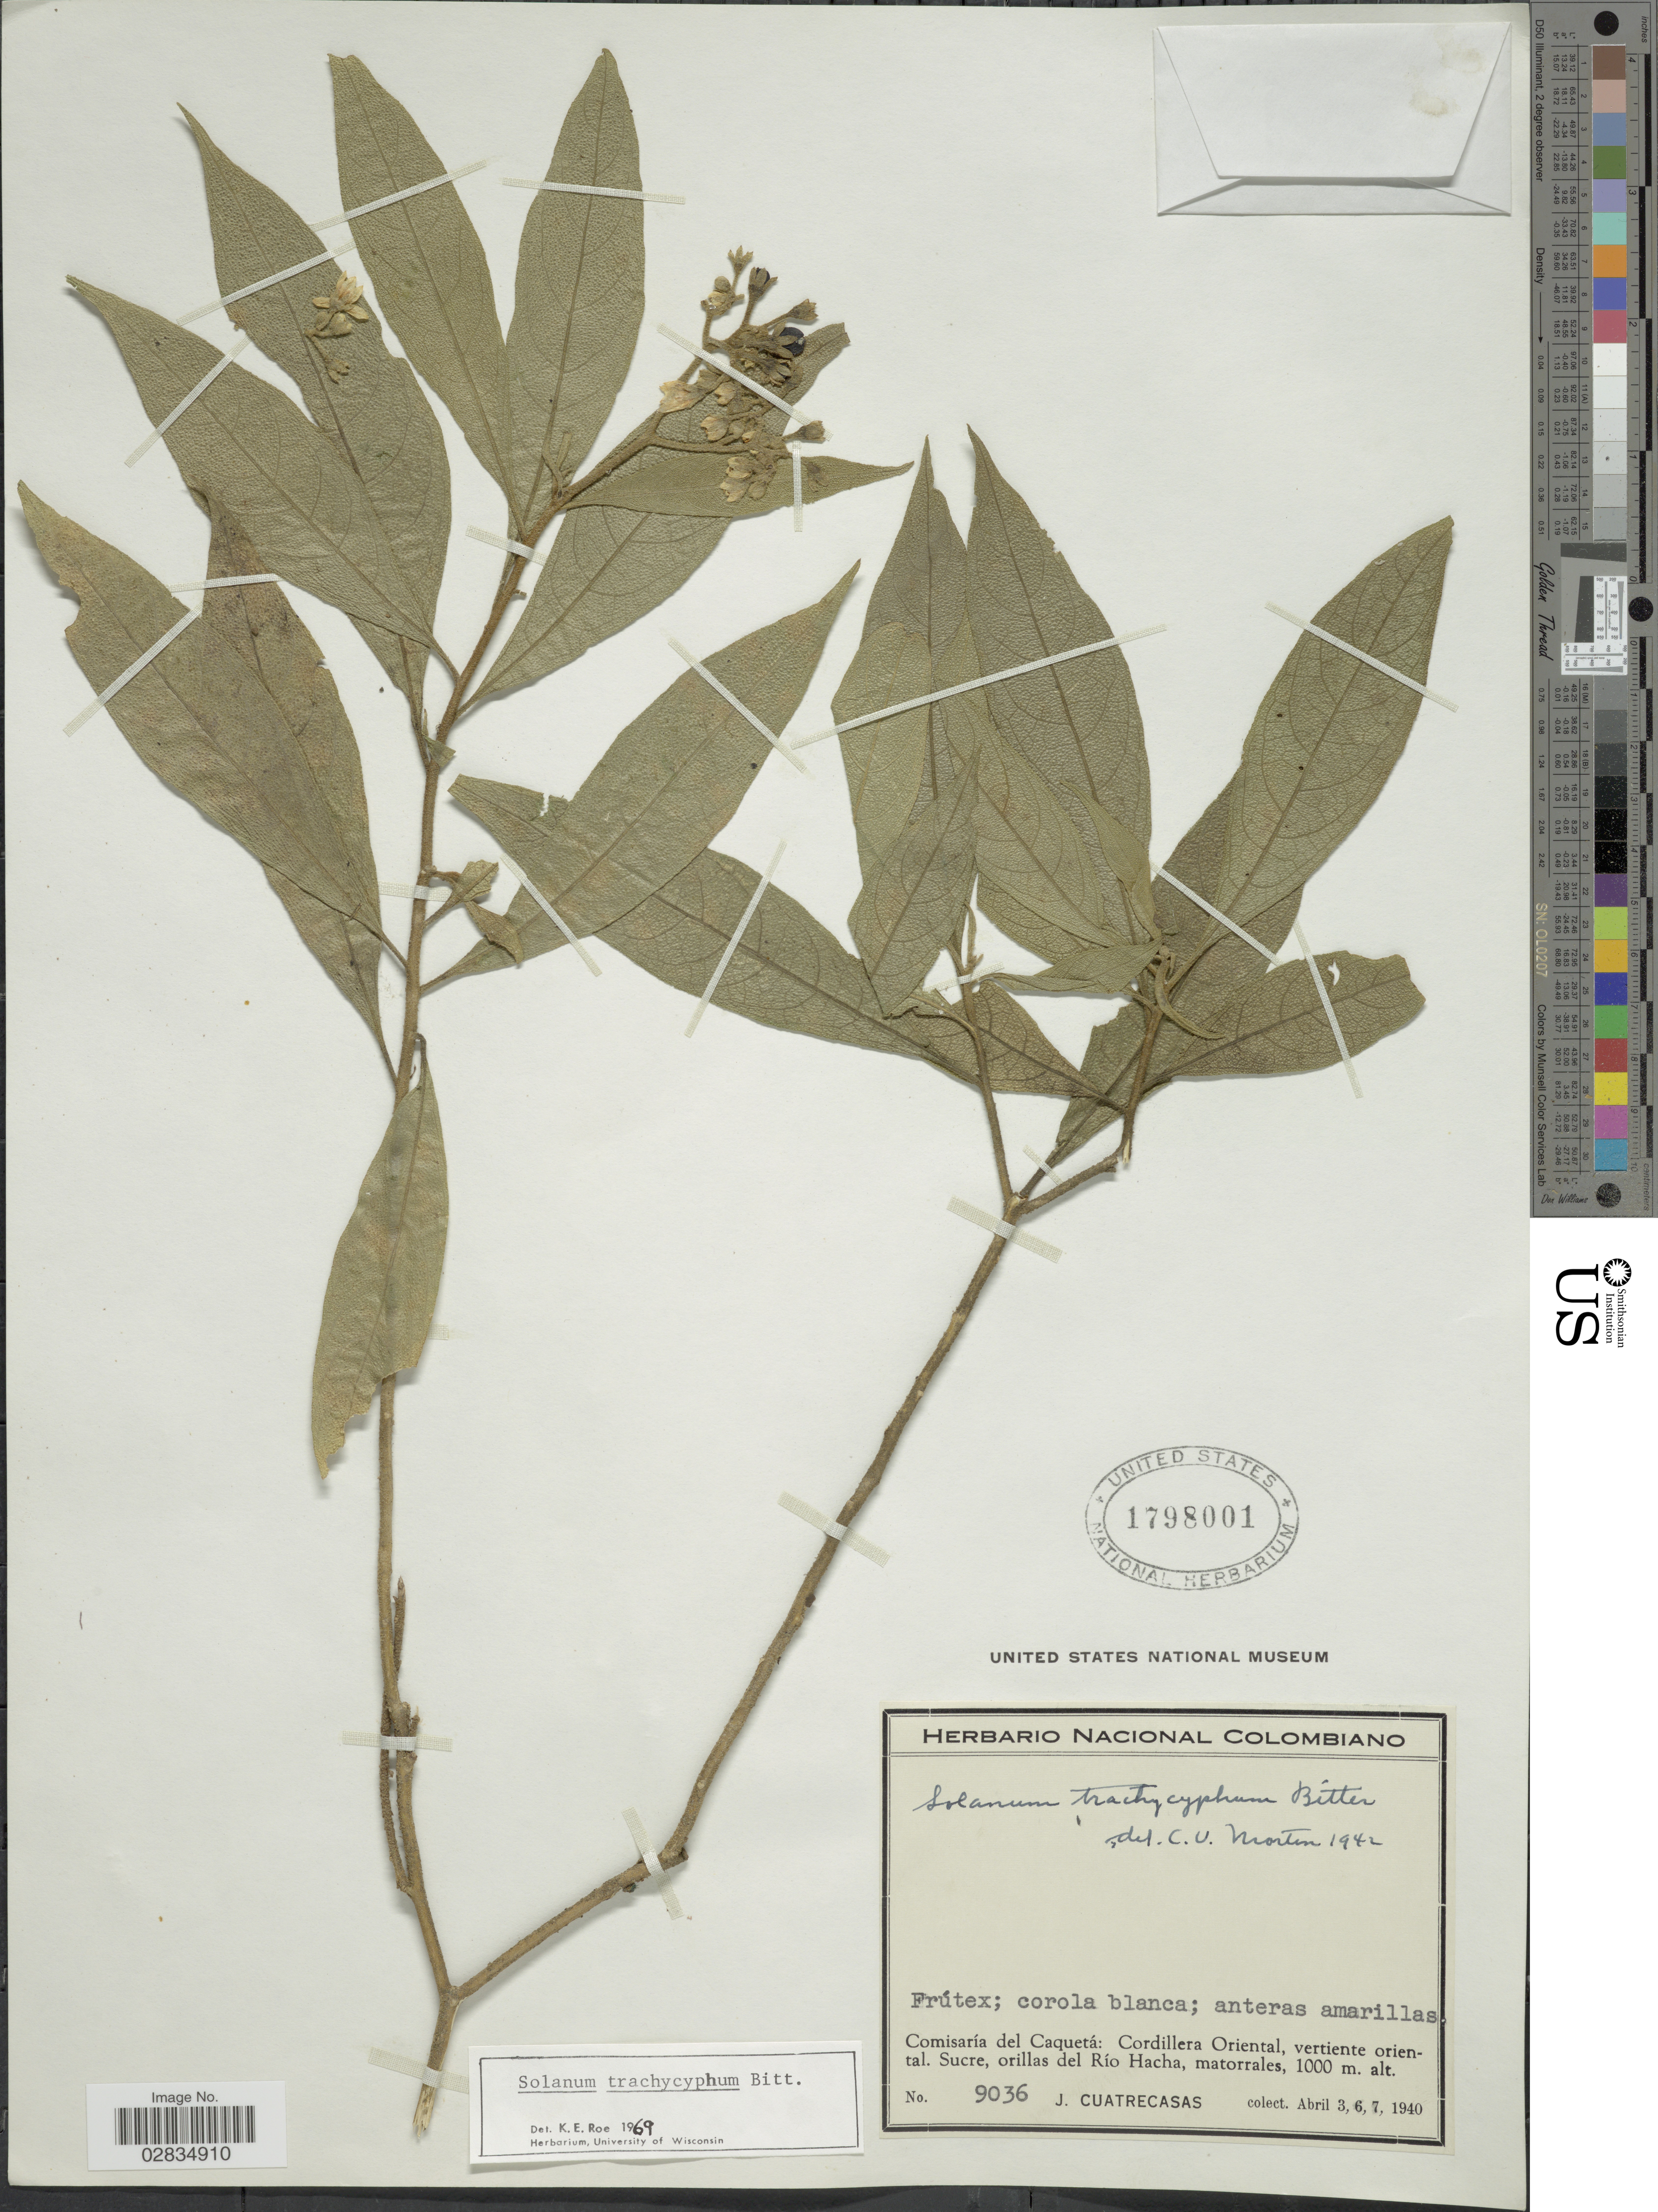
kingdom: Plantae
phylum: Tracheophyta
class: Magnoliopsida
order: Solanales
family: Solanaceae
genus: Solanum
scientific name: Solanum trachycyphum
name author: Bitter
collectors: J. Cuatrecasas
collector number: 9036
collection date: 1940-04-03/1940-04-07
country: Colombia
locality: Comisaría del Caquetá: Cordillera Oriental, vetiente oriental, Sucre, orillas del Río Hacha, matorrales.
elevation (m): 1000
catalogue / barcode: US 1798001